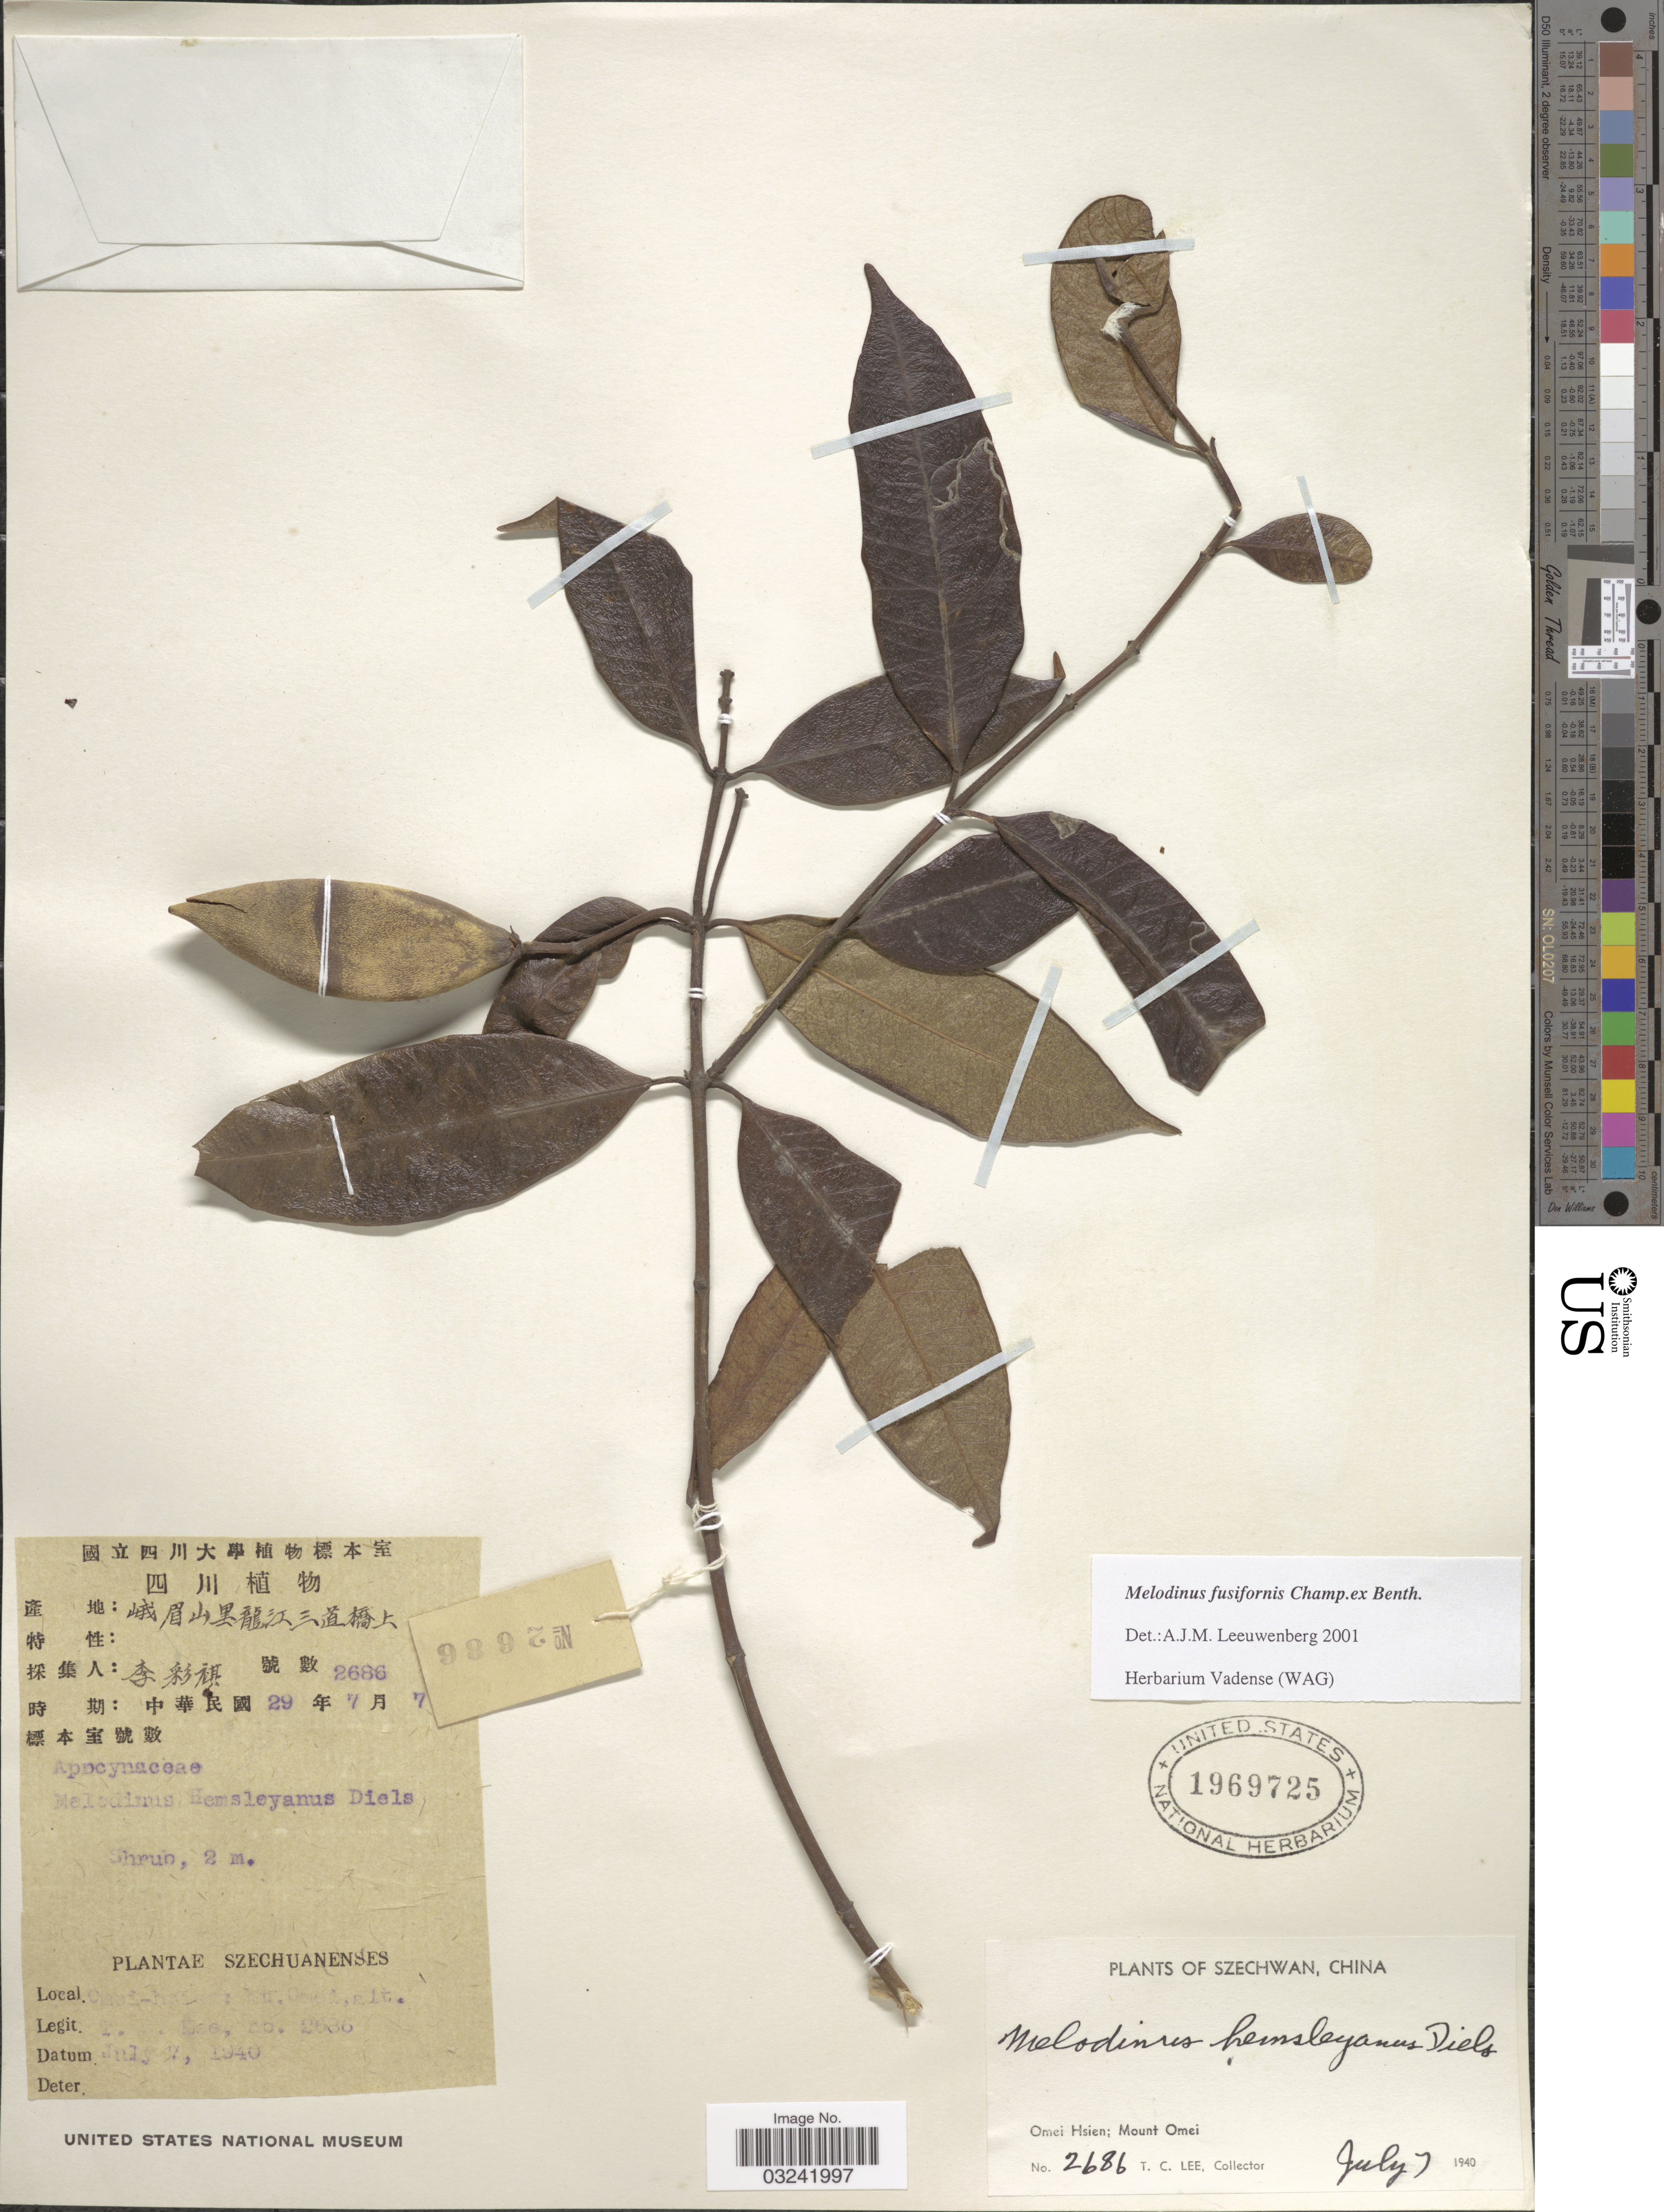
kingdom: Plantae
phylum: Tracheophyta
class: Magnoliopsida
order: Gentianales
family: Apocynaceae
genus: Melodinus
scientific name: Melodinus acutiflorus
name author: F. Muell.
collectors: T. Lee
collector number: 2686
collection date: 1940-07-07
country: China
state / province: Sichuan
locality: Szechuanenses, Omei Hsien; Mount Omei.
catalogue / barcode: US 1969725